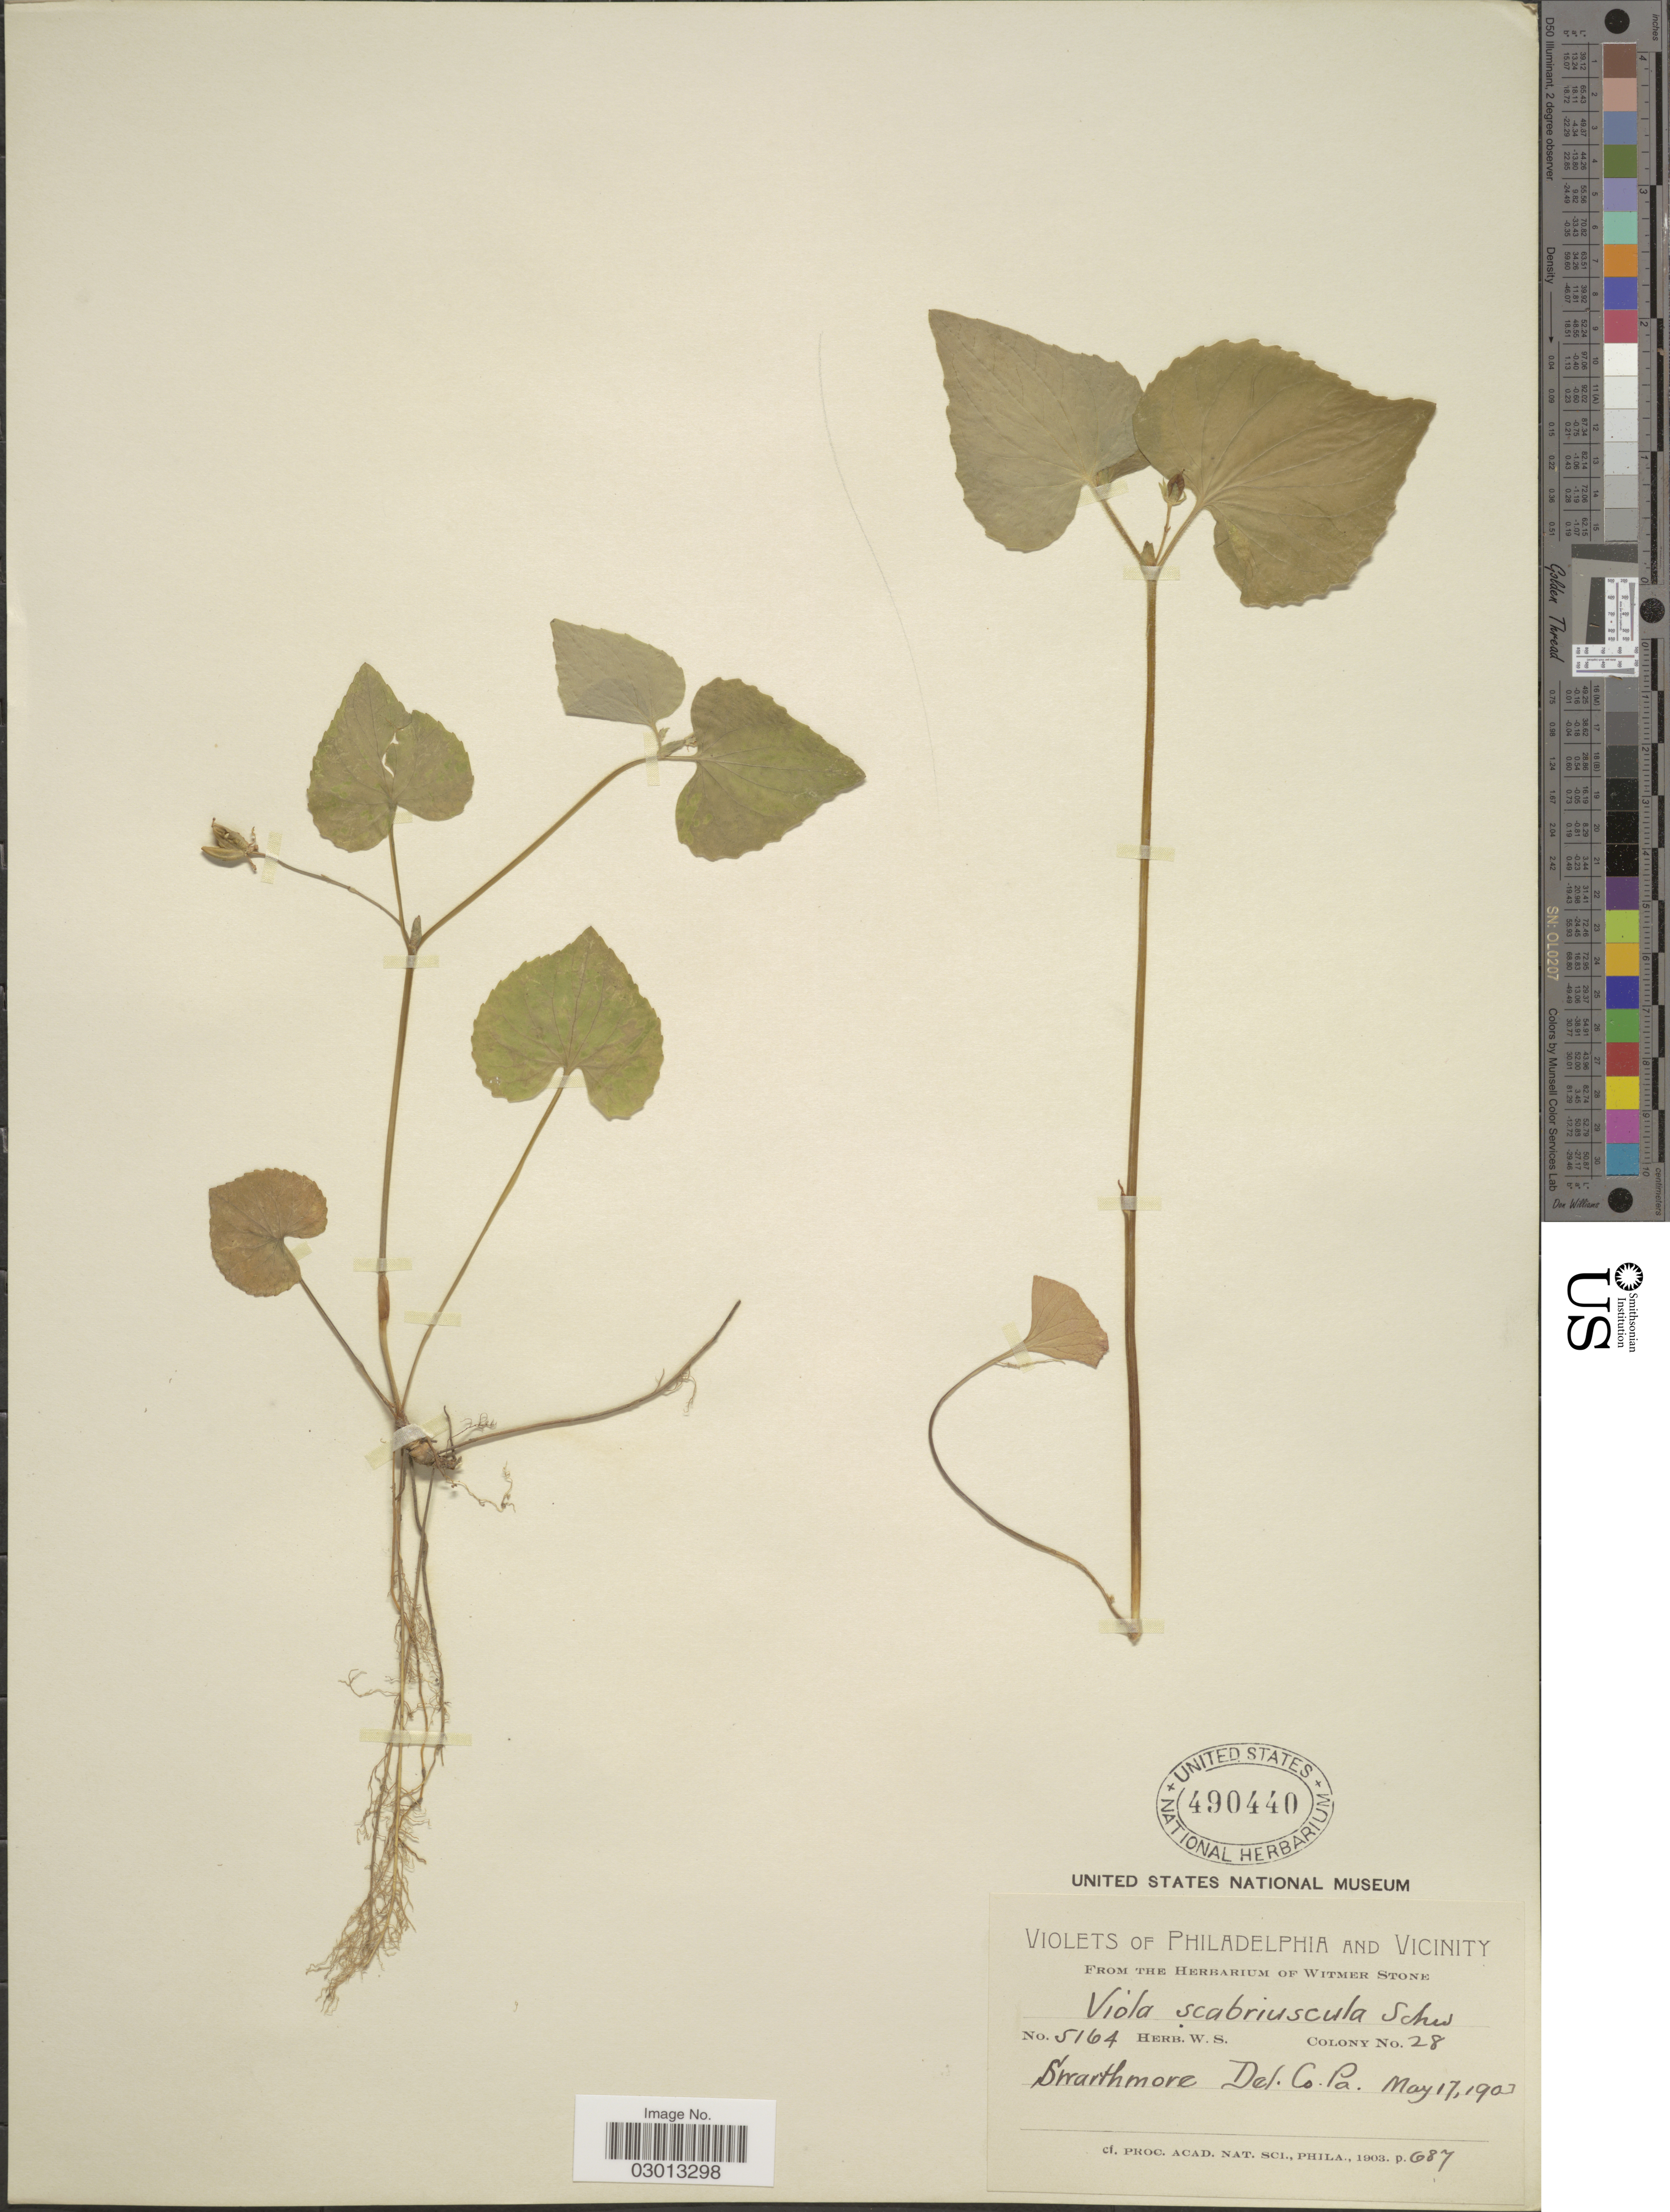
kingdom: Plantae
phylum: Tracheophyta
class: Magnoliopsida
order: Malpighiales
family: Violaceae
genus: Viola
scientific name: Viola pensylvanica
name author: Michx.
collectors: Ex herb Witmer Stone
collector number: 5164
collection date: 1903-05-17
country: United States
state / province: Pennsylvania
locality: Swarthmore Del. Co.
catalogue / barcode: US 490440